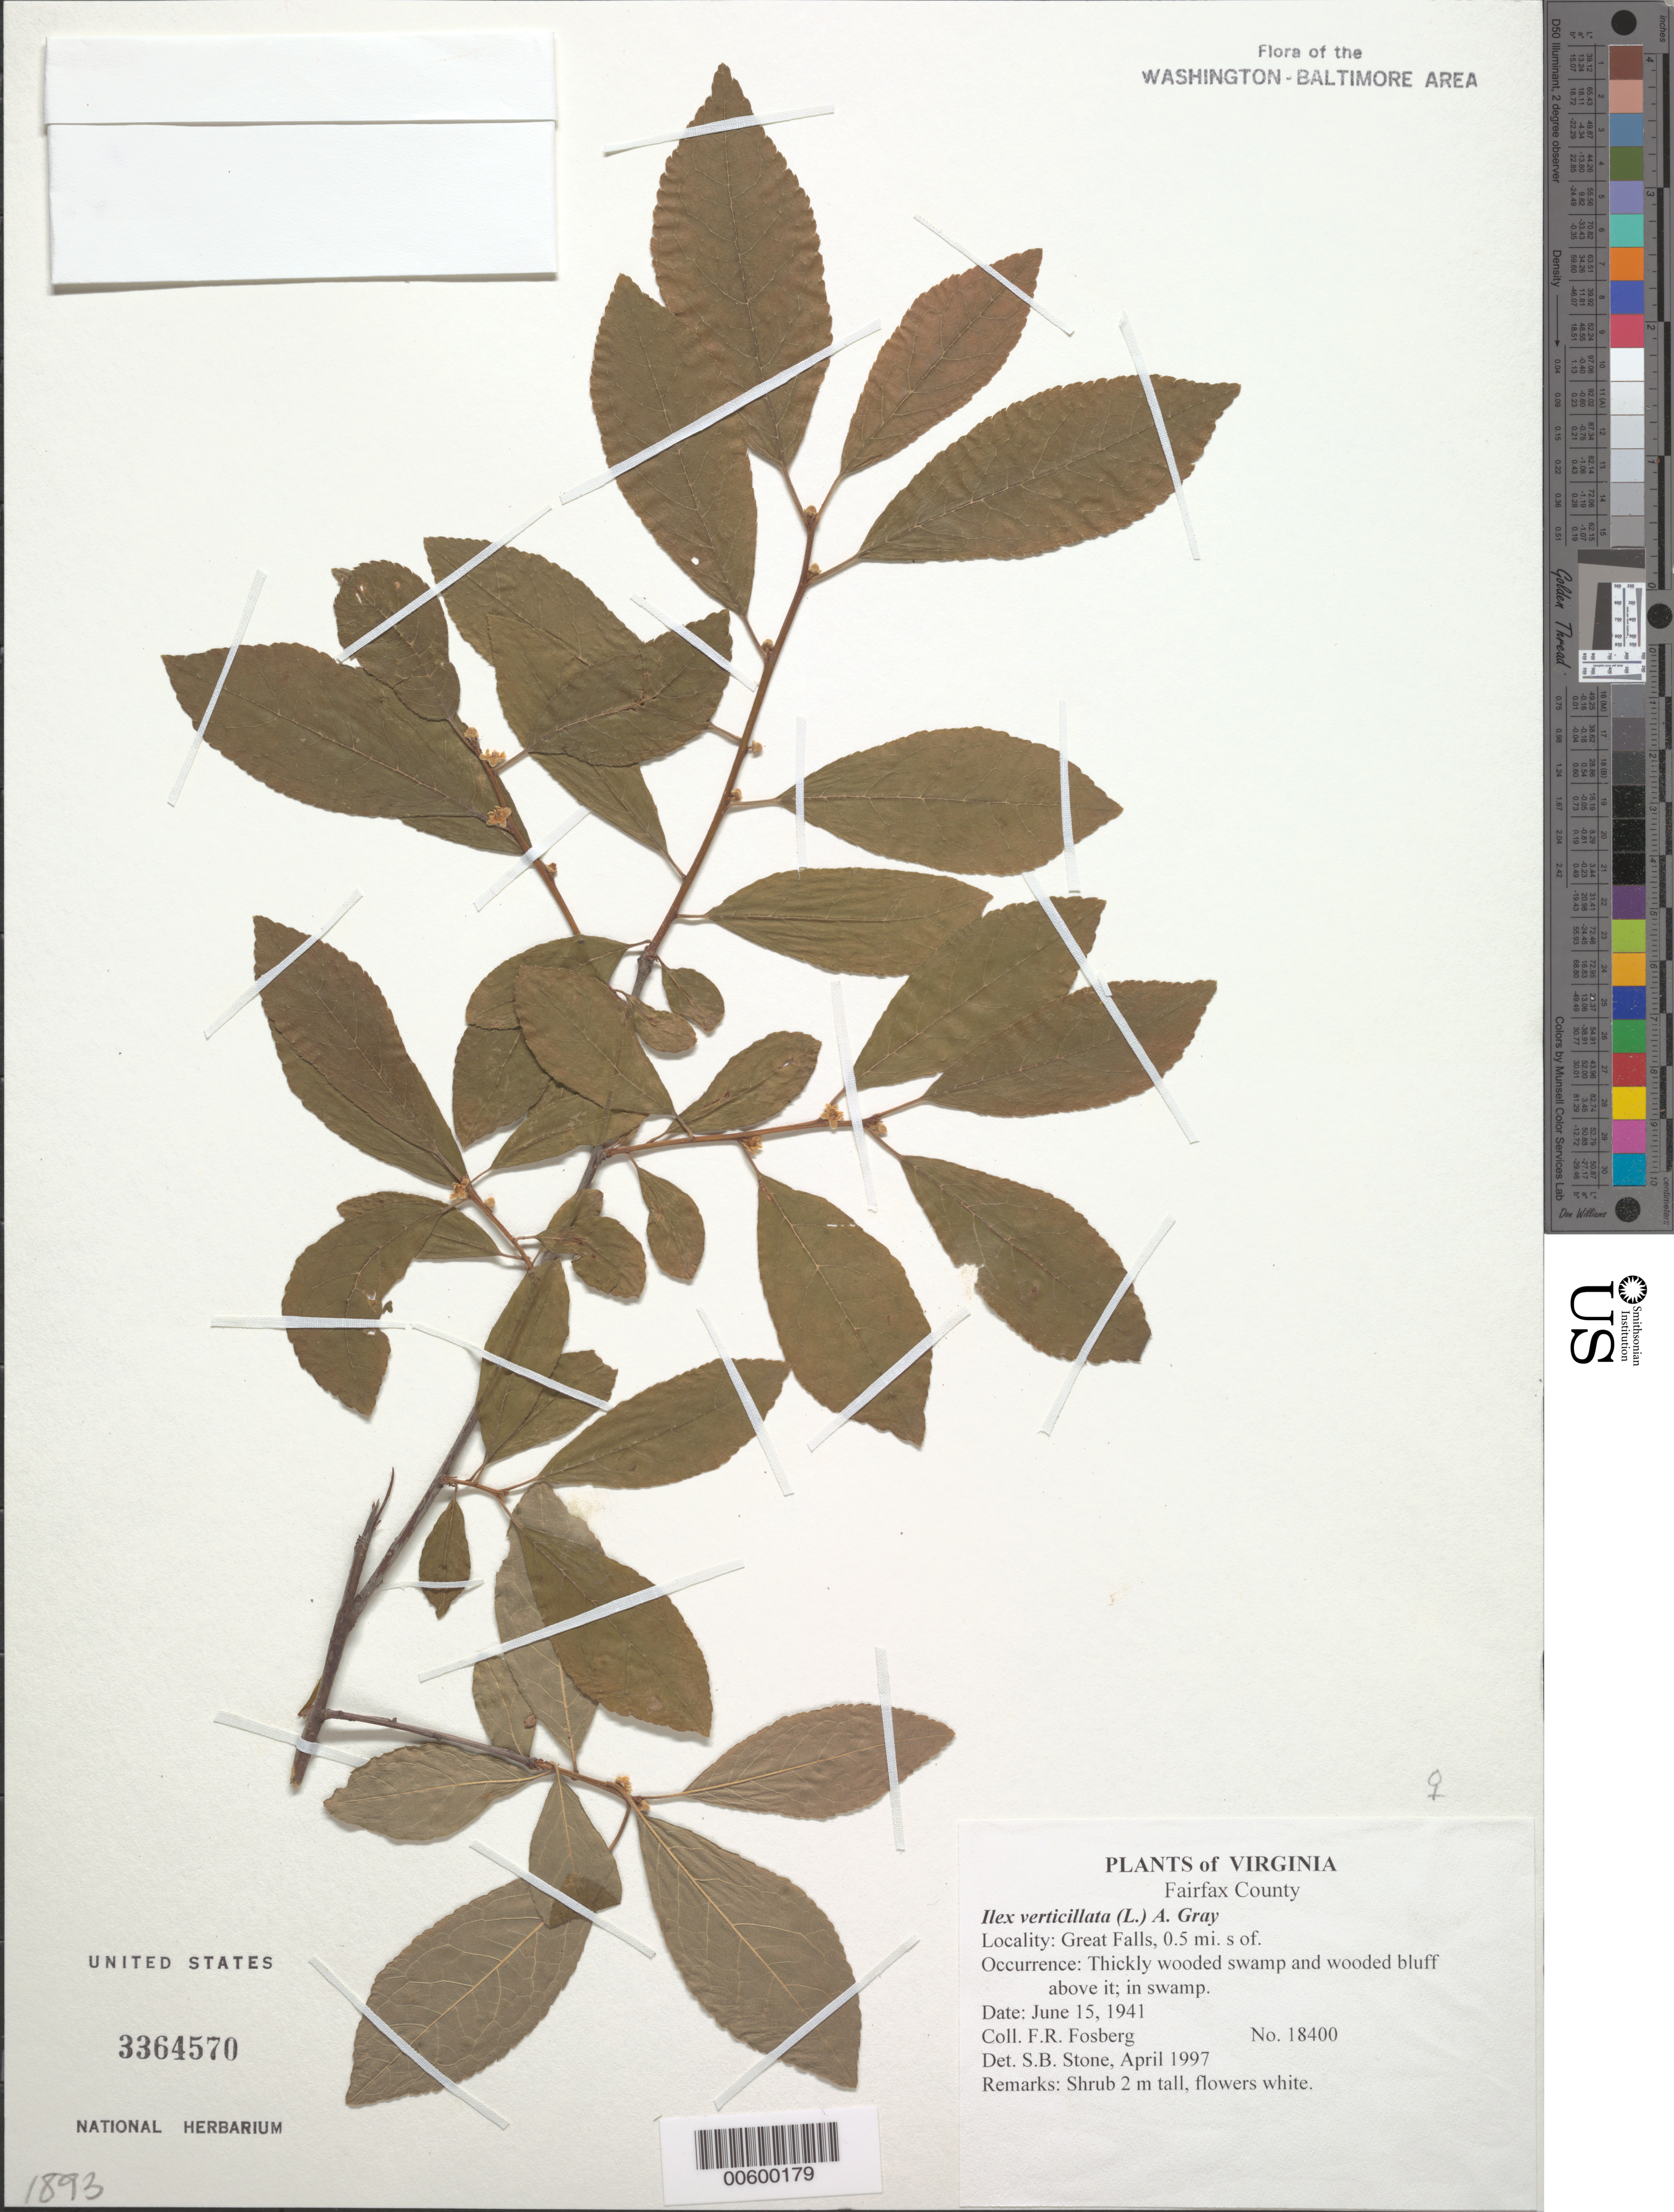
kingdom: Plantae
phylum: Tracheophyta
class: Magnoliopsida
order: Aquifoliales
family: Aquifoliaceae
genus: Ilex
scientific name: Ilex verticillata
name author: (L.) A. Gray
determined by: Stone, S. B.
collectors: F. R. Fosberg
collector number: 18400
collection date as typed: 15 Jun 1941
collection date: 1941-06-15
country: United States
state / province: Virginia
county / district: Fairfax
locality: Great Falls, 0.5 mi. S of.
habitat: Thickly wooded swamp and wooded bluff above it; in swamp.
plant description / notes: Common name: Winterberry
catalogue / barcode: US 3364570